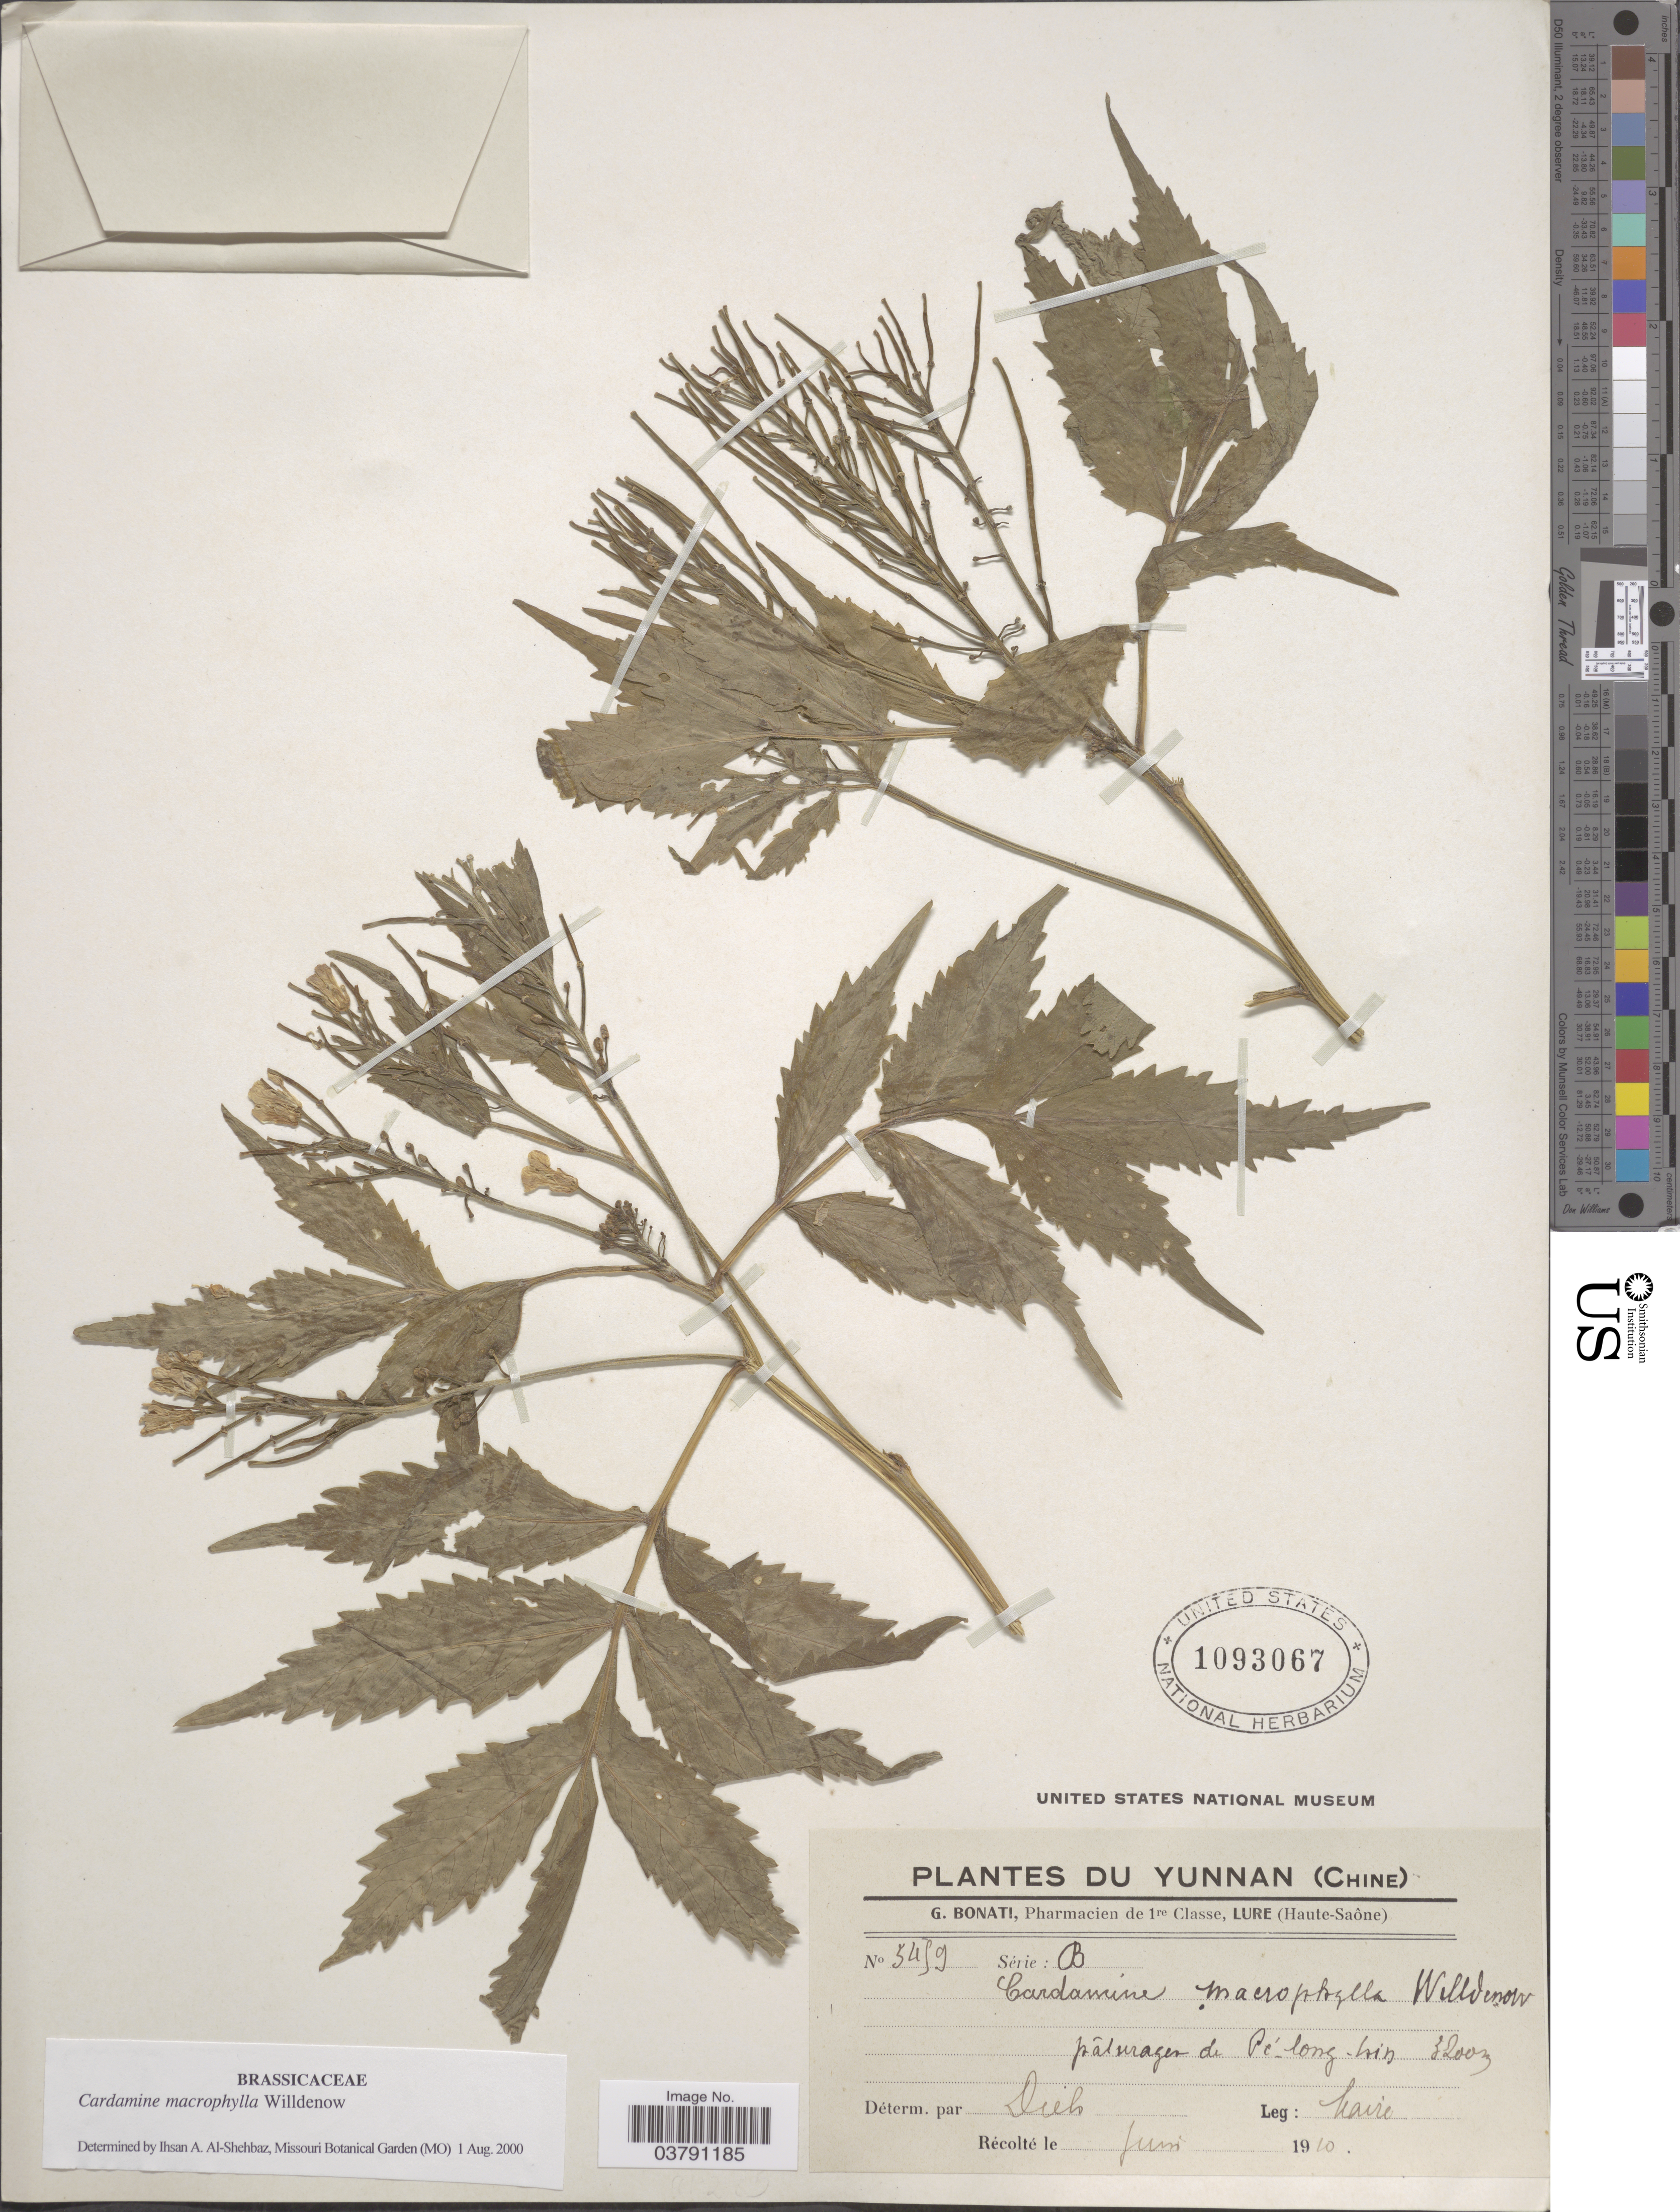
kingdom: Plantae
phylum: Tracheophyta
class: Magnoliopsida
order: Brassicales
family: Brassicaceae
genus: Cardamine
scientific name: Cardamine macrophylla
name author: Willd.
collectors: E. E. Maire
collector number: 5459*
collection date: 1910-06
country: China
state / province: Yunnan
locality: Pâturages de Pé-long-hin. [interpreted]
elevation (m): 3200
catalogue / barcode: US 1093067